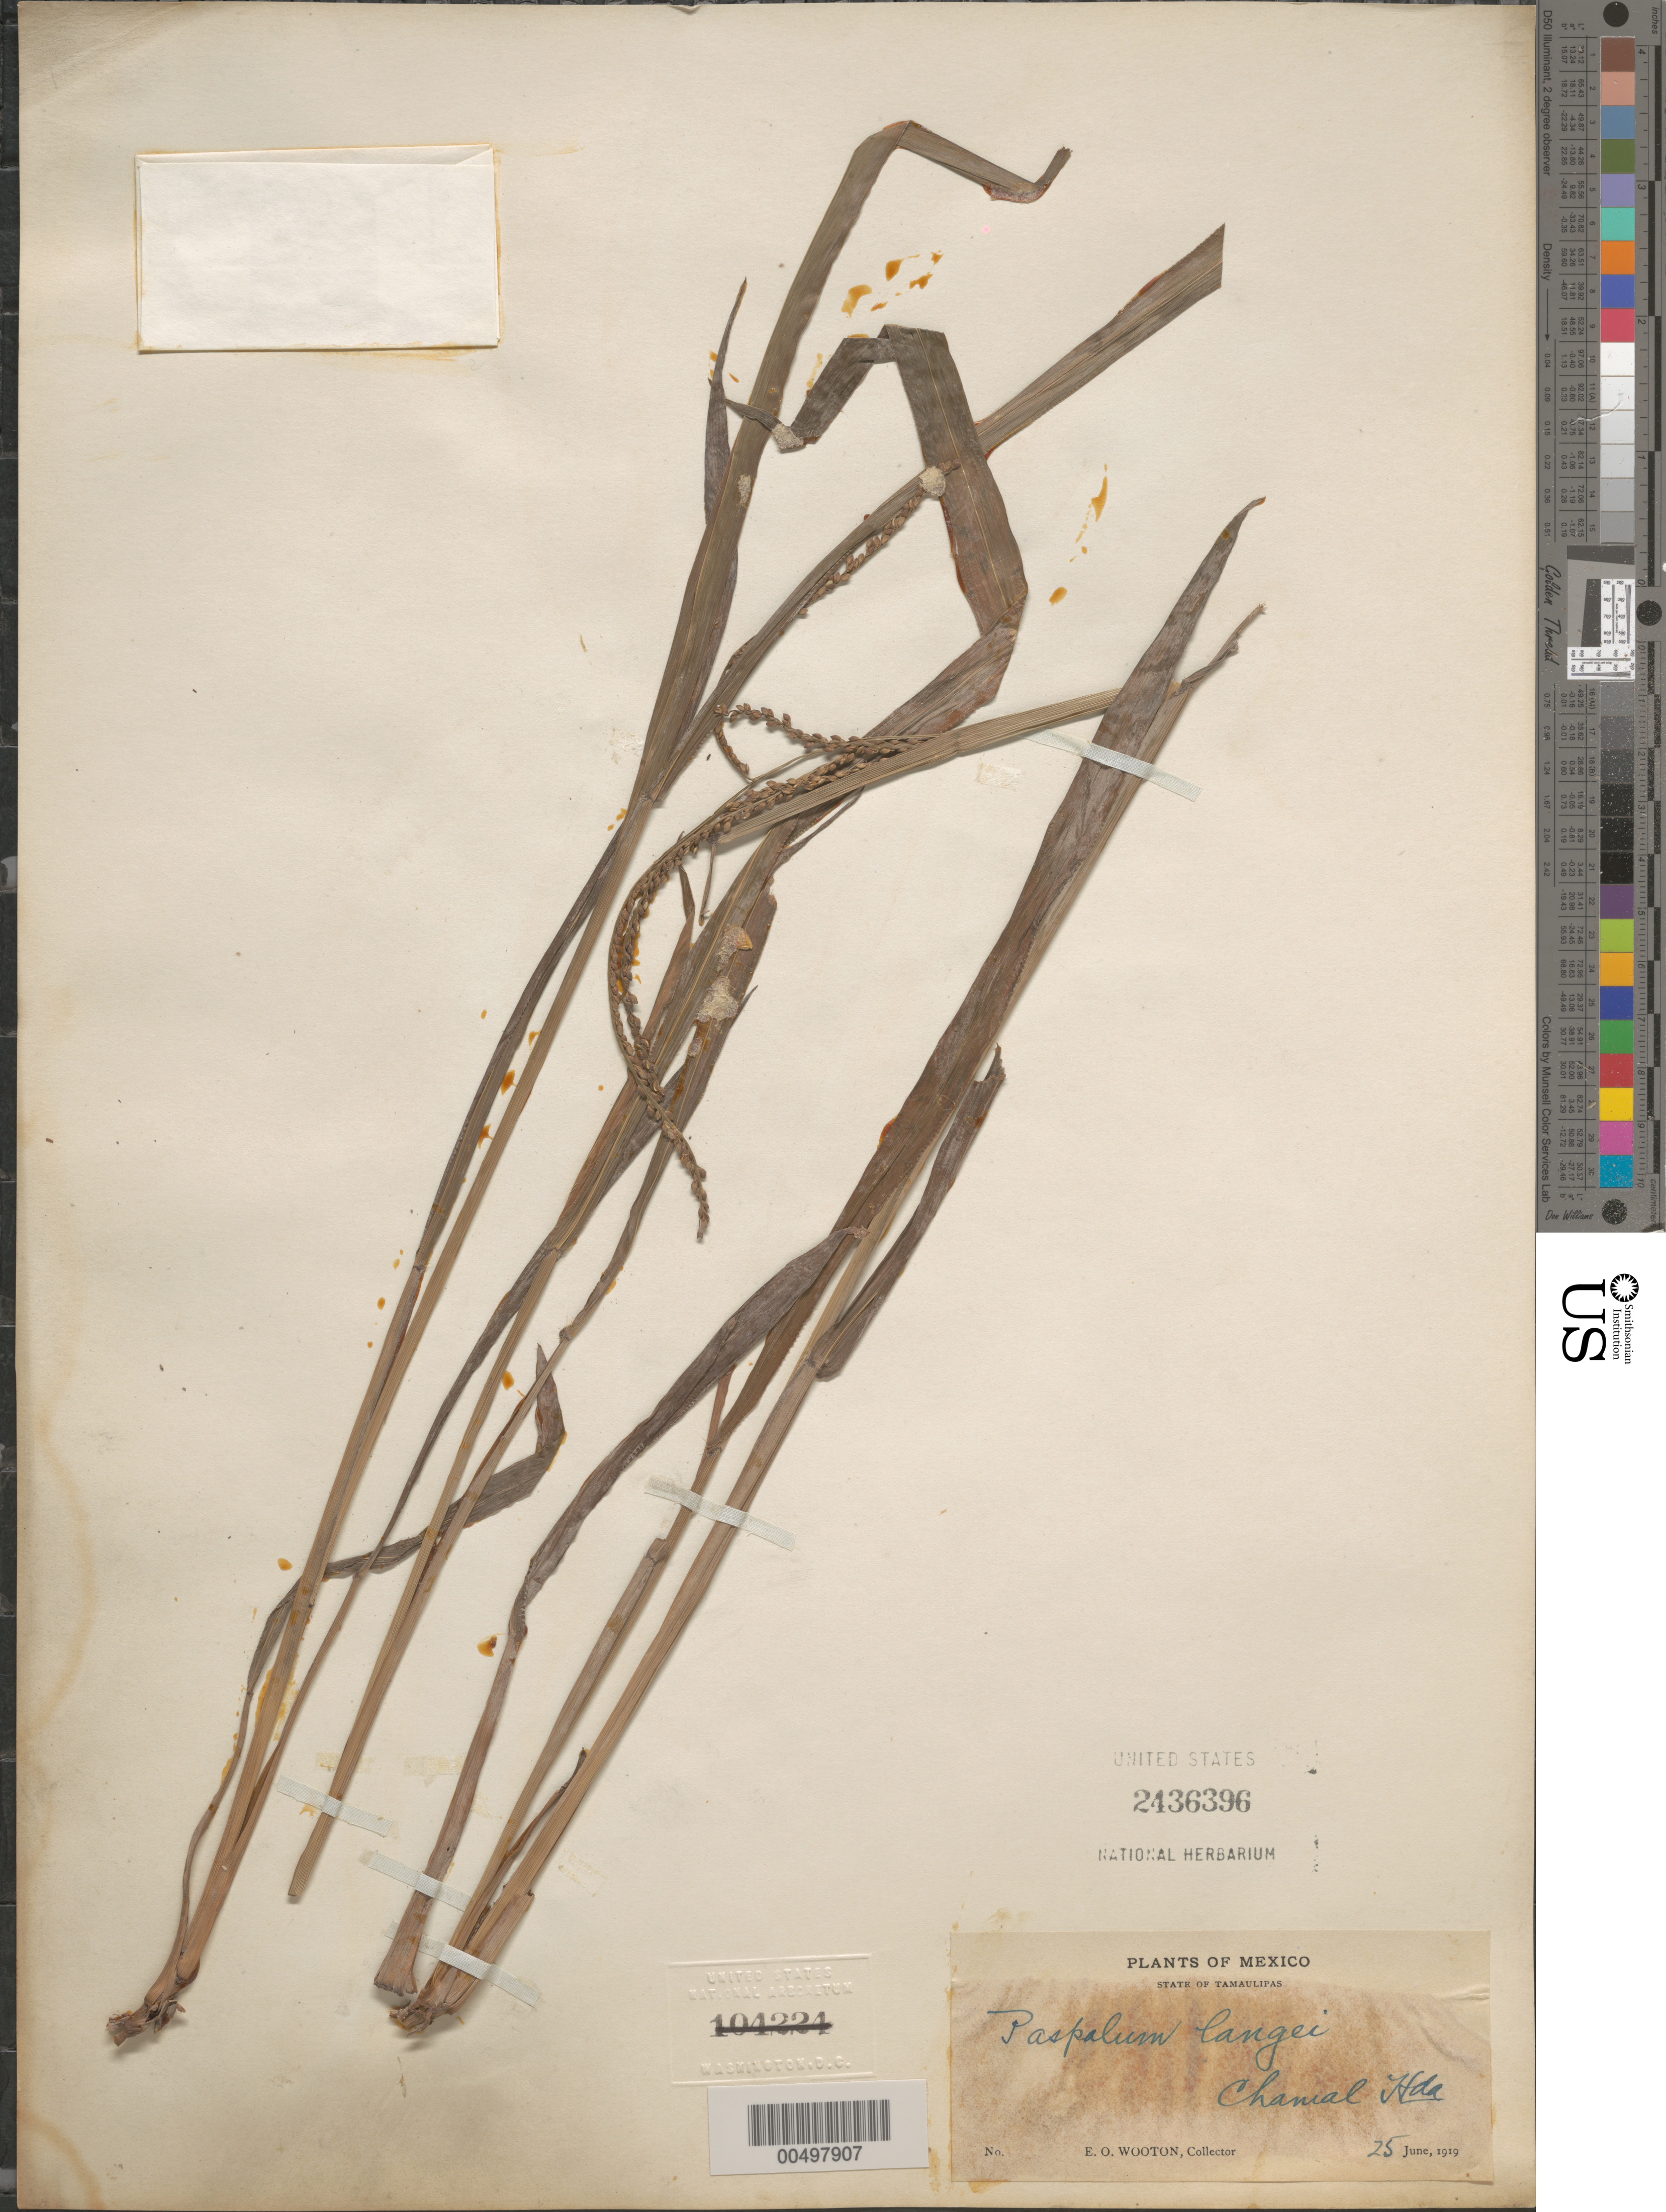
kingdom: Plantae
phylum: Tracheophyta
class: Liliopsida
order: Poales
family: Poaceae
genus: Paspalum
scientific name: Paspalum langei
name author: (E. Fourn.) Nash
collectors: E. O. Wooton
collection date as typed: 25 Jun 1919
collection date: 1919-06-25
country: Mexico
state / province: Tamaulipas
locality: Chamal Hda.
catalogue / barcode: US 2436396